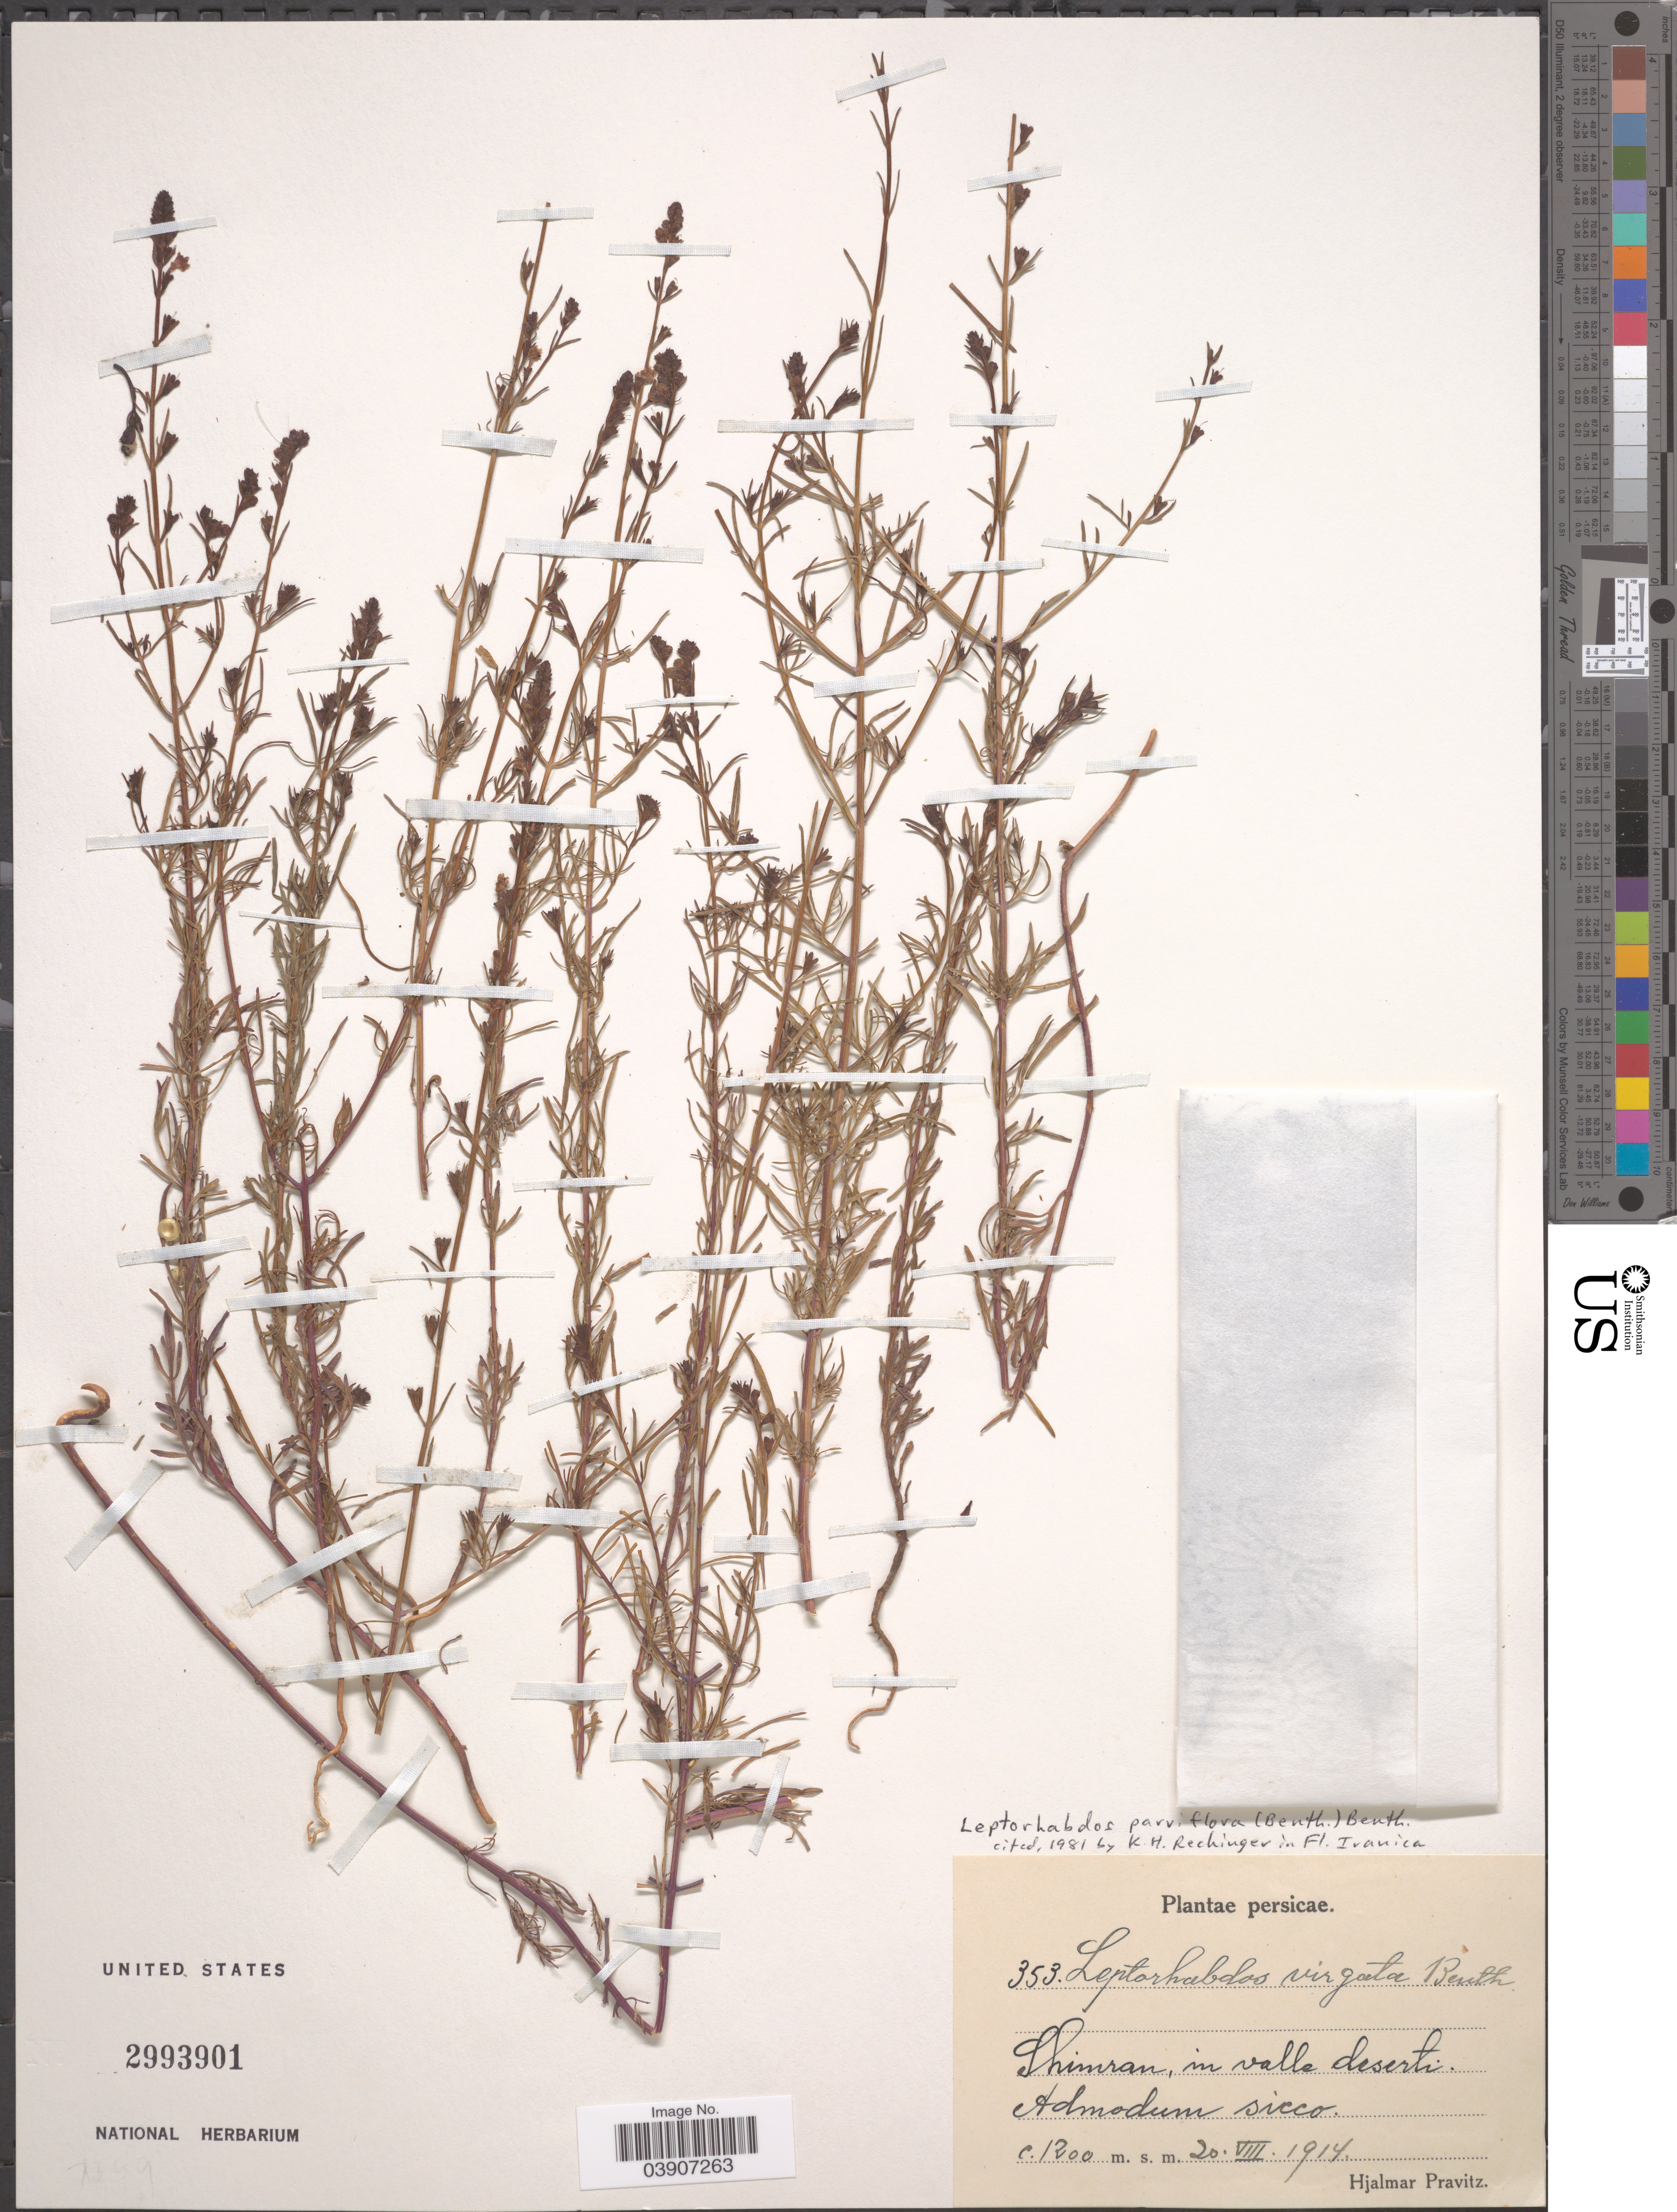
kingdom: Plantae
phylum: Tracheophyta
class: Magnoliopsida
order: Lamiales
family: Orobanchaceae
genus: Leptorhabdos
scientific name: Leptorhabdos parviflora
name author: (Benth.) Benth.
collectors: H. Pravitz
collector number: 353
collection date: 1914-08-20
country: Iran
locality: Persicae. Shimran, in valle deserti.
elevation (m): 1200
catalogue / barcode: US 2993901